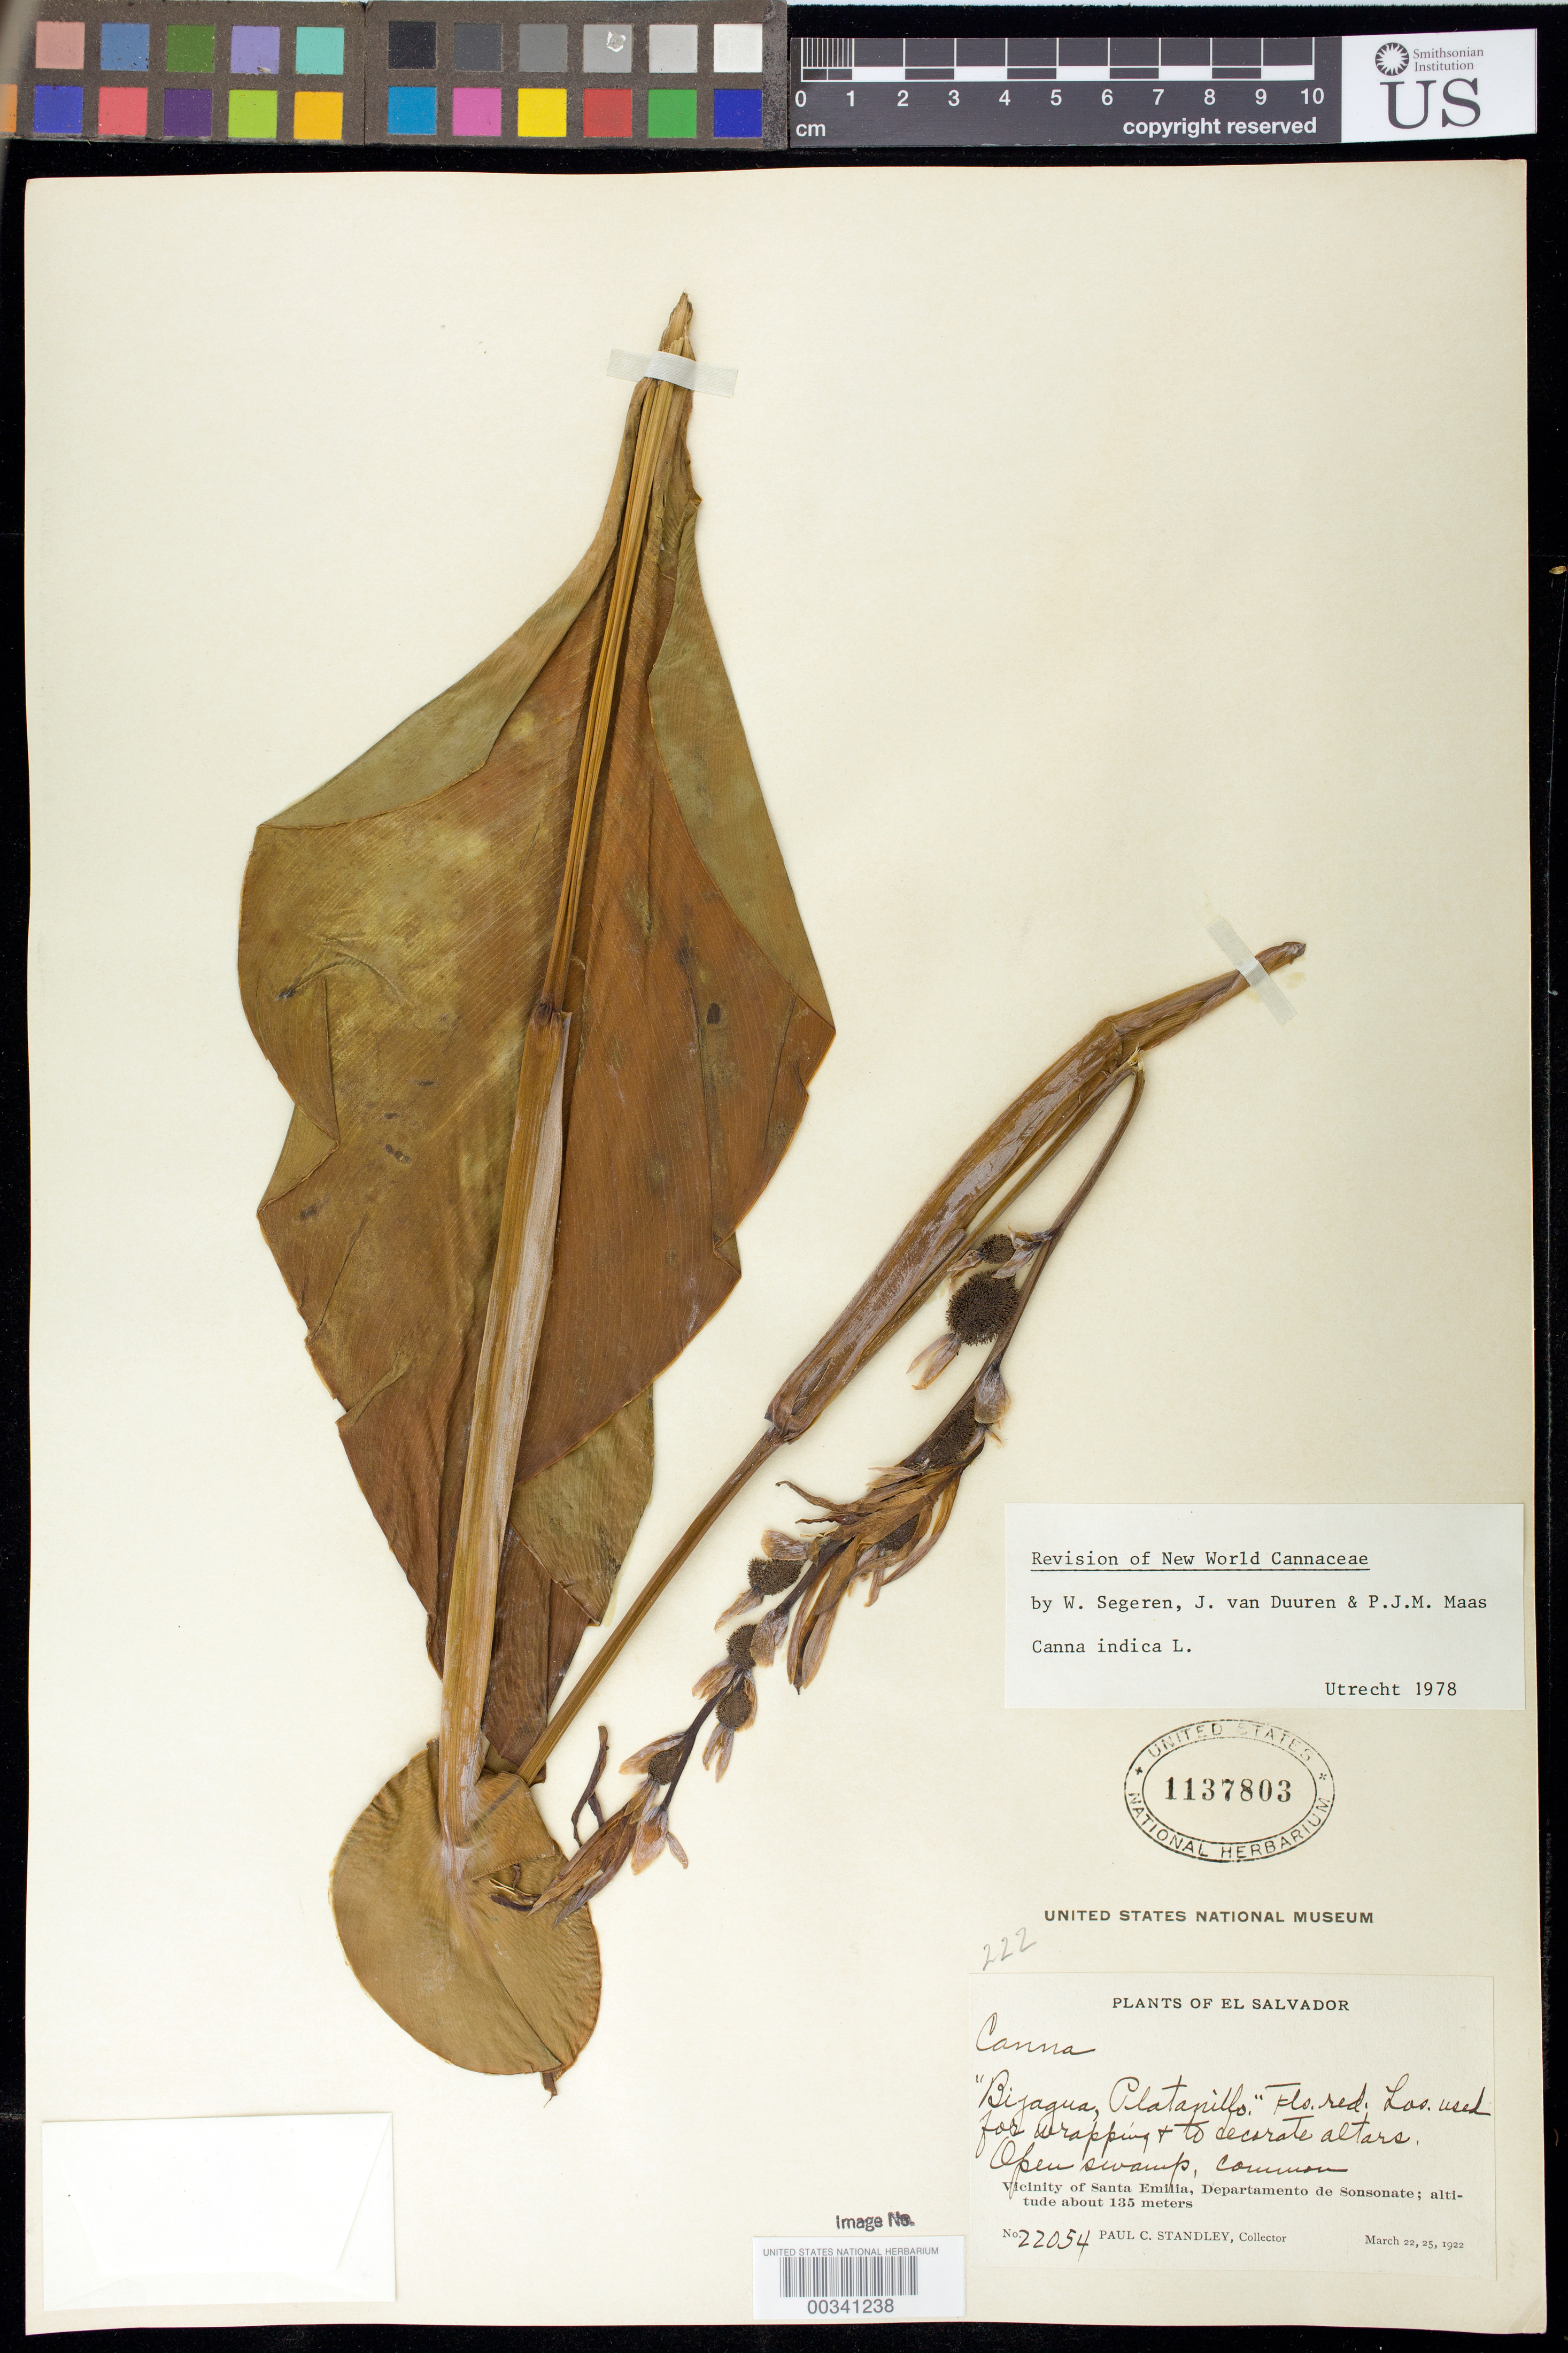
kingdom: Plantae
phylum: Tracheophyta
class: Liliopsida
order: Zingiberales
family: Cannaceae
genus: Canna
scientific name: Canna indica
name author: L.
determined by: Segeren, W.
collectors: P. C. Standley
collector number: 22054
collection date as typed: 22 Mar 1922 and 25 Mar 1922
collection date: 1922-03-22,1922-03-25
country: El Salvador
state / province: Sonsonate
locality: Vicinity of santa emilia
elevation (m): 135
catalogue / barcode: US 1137803